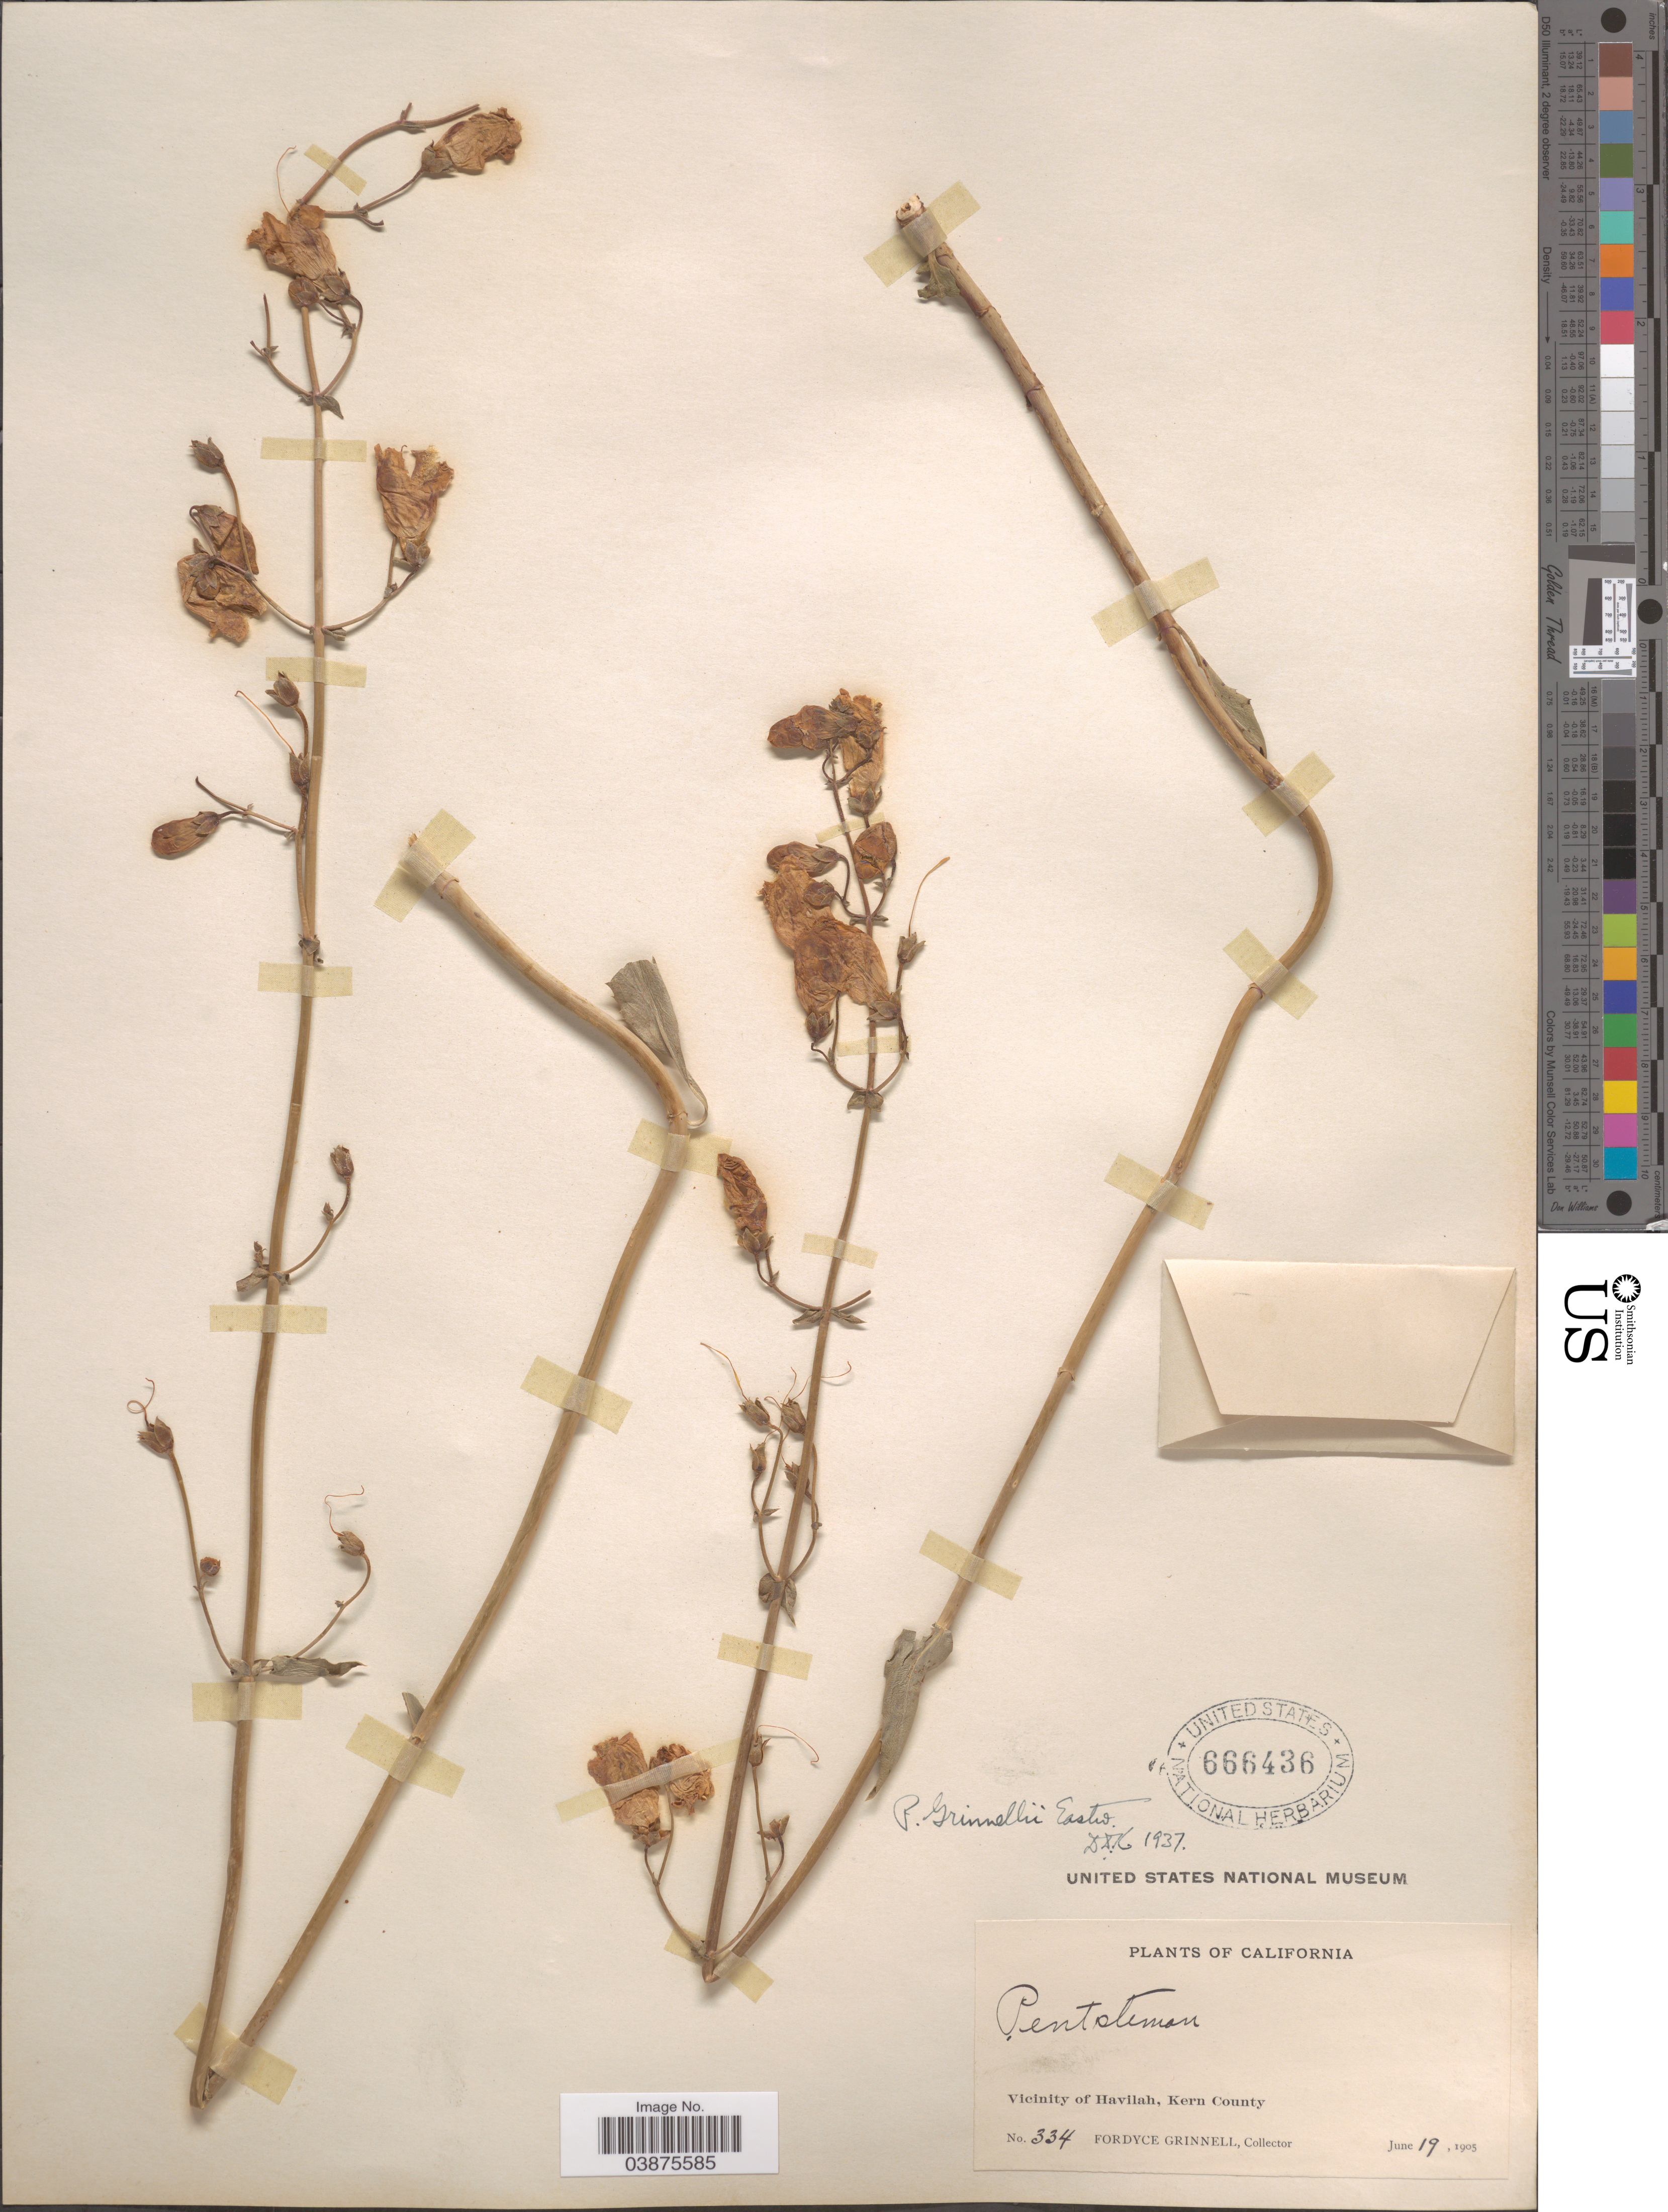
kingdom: Plantae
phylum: Tracheophyta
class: Magnoliopsida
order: Lamiales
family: Plantaginaceae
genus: Penstemon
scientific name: Penstemon grinnellii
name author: Eastw.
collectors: F. Grinnell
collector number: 334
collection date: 1905-06-19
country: United States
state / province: California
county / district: Kern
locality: Vicinity of Havilah, Kern County.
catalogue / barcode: US 666436